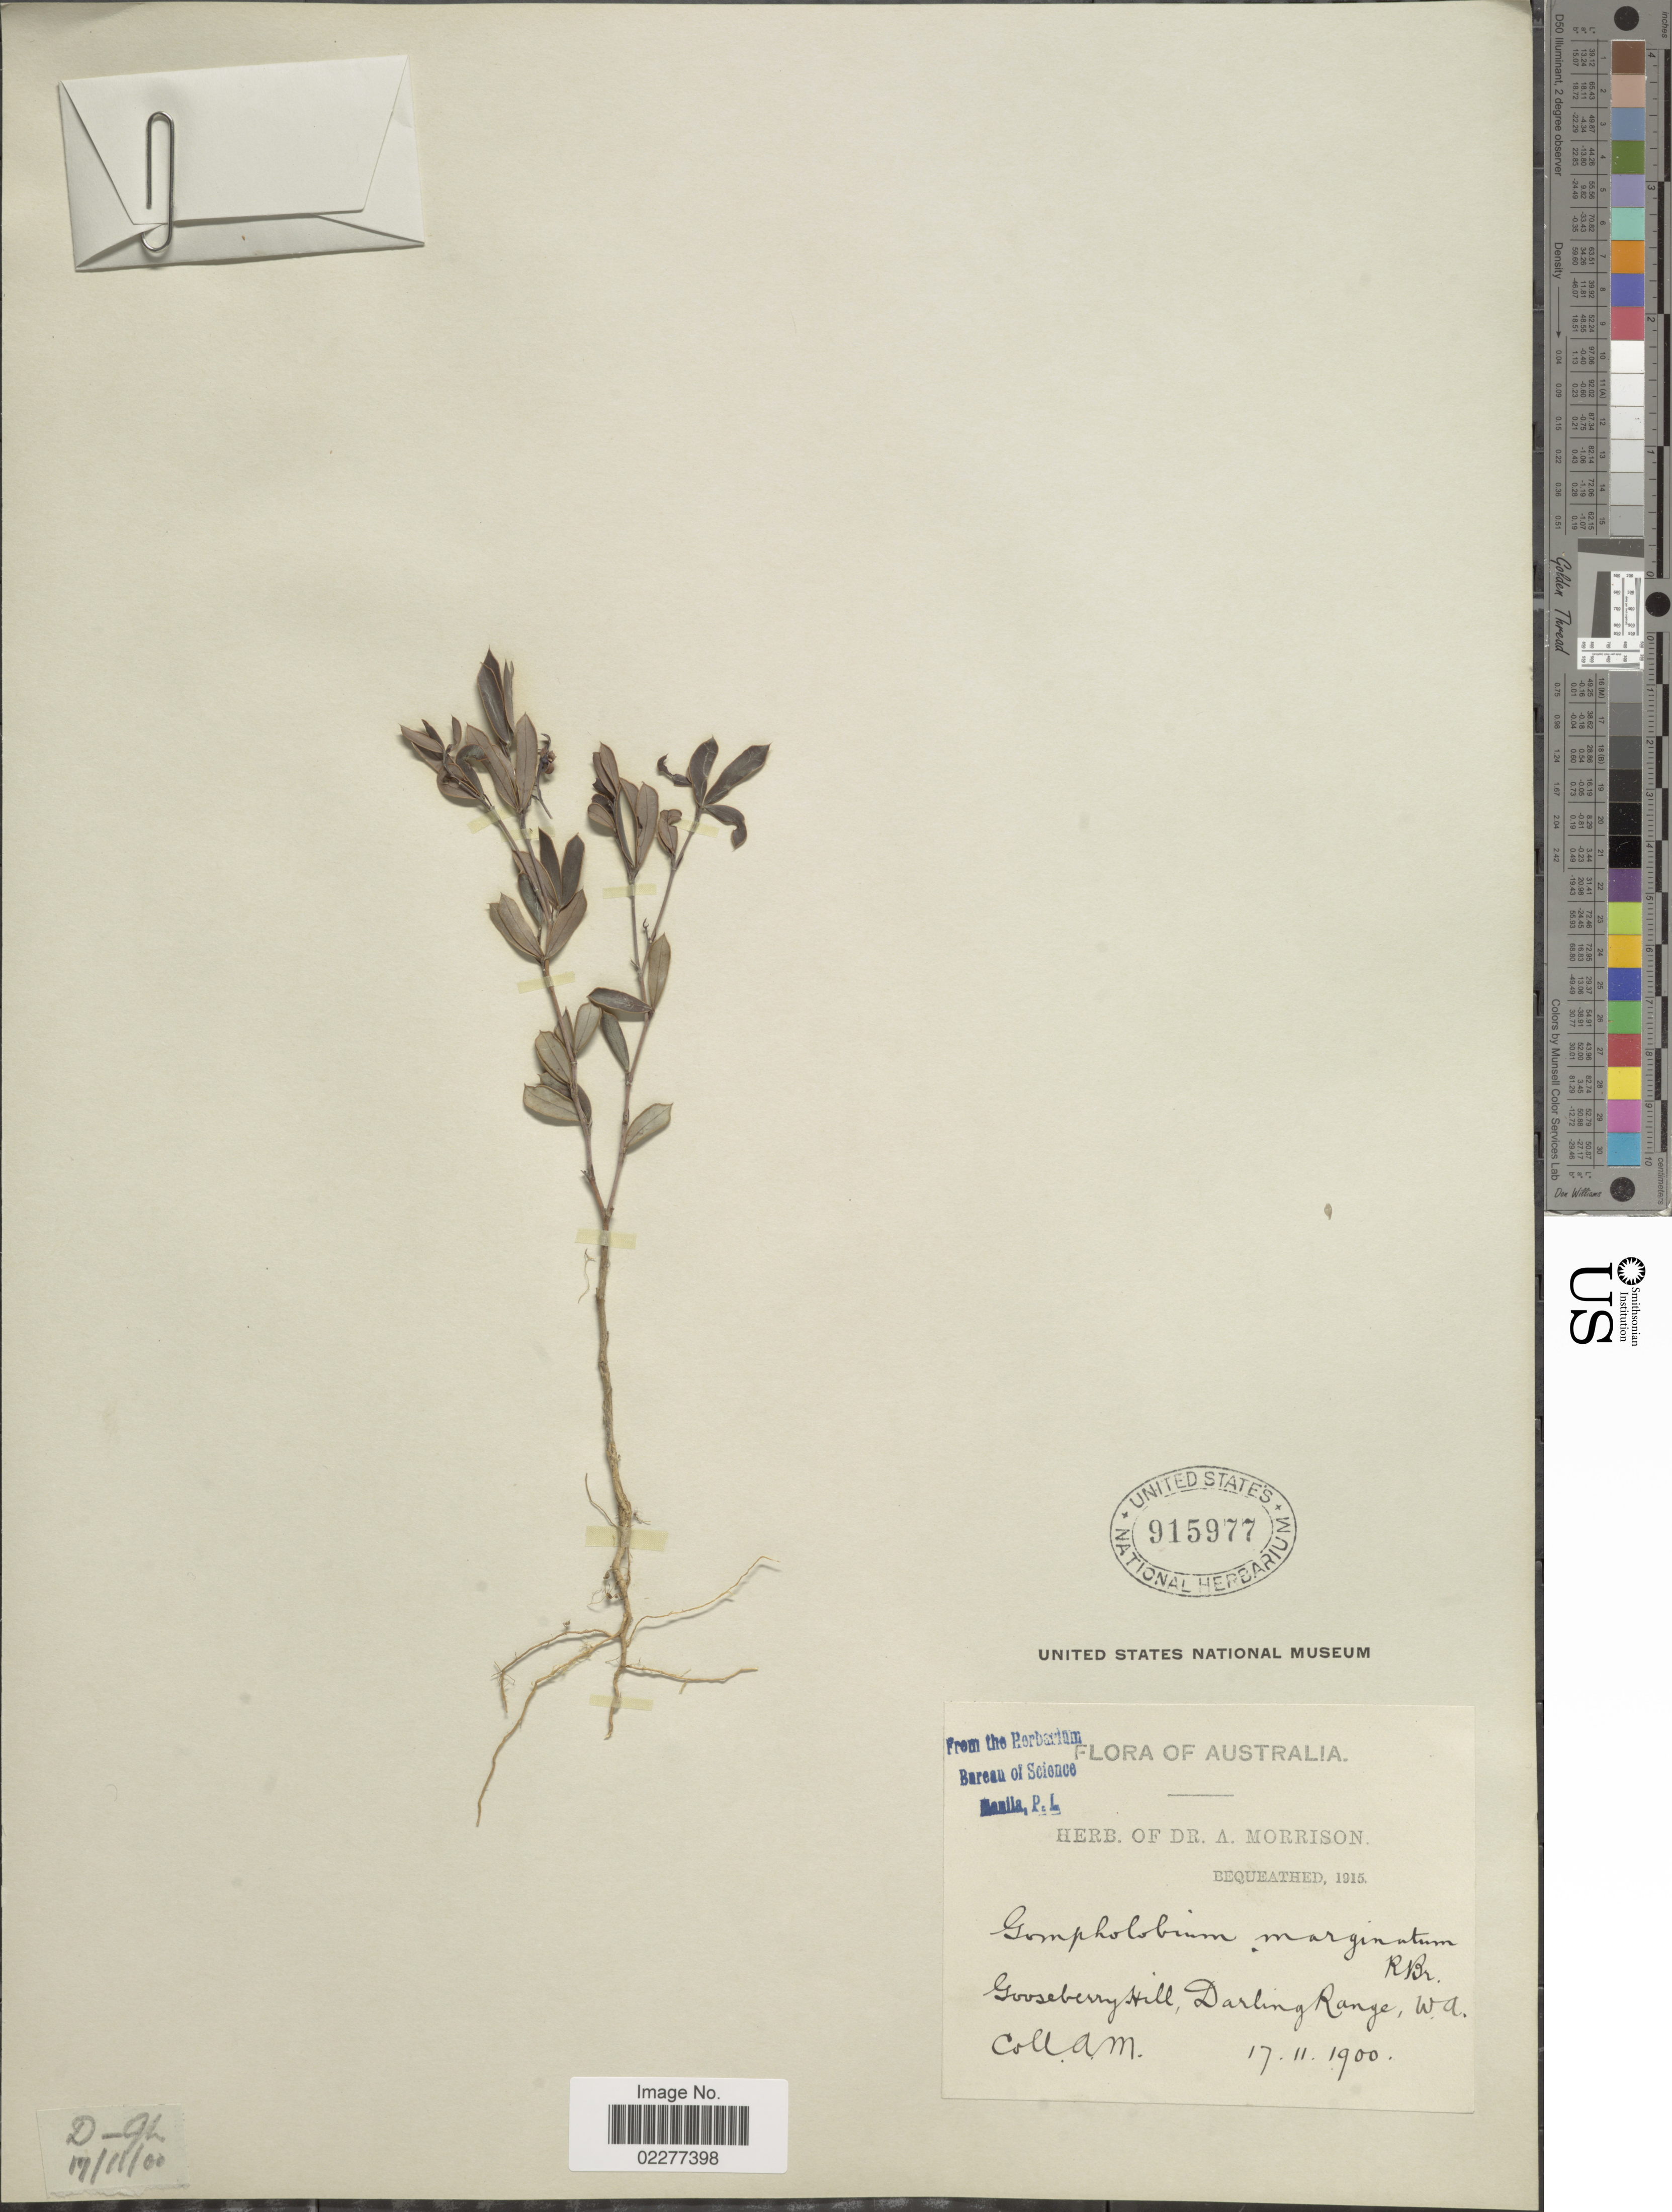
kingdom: Plantae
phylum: Tracheophyta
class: Magnoliopsida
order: Fabales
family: Fabaceae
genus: Gompholobium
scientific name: Gompholobium marginatum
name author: R. Br.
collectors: A. Morrison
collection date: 1900-11-17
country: Australia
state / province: Western Australia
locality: Gooseberry Hill, Darling Range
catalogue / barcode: US 915977